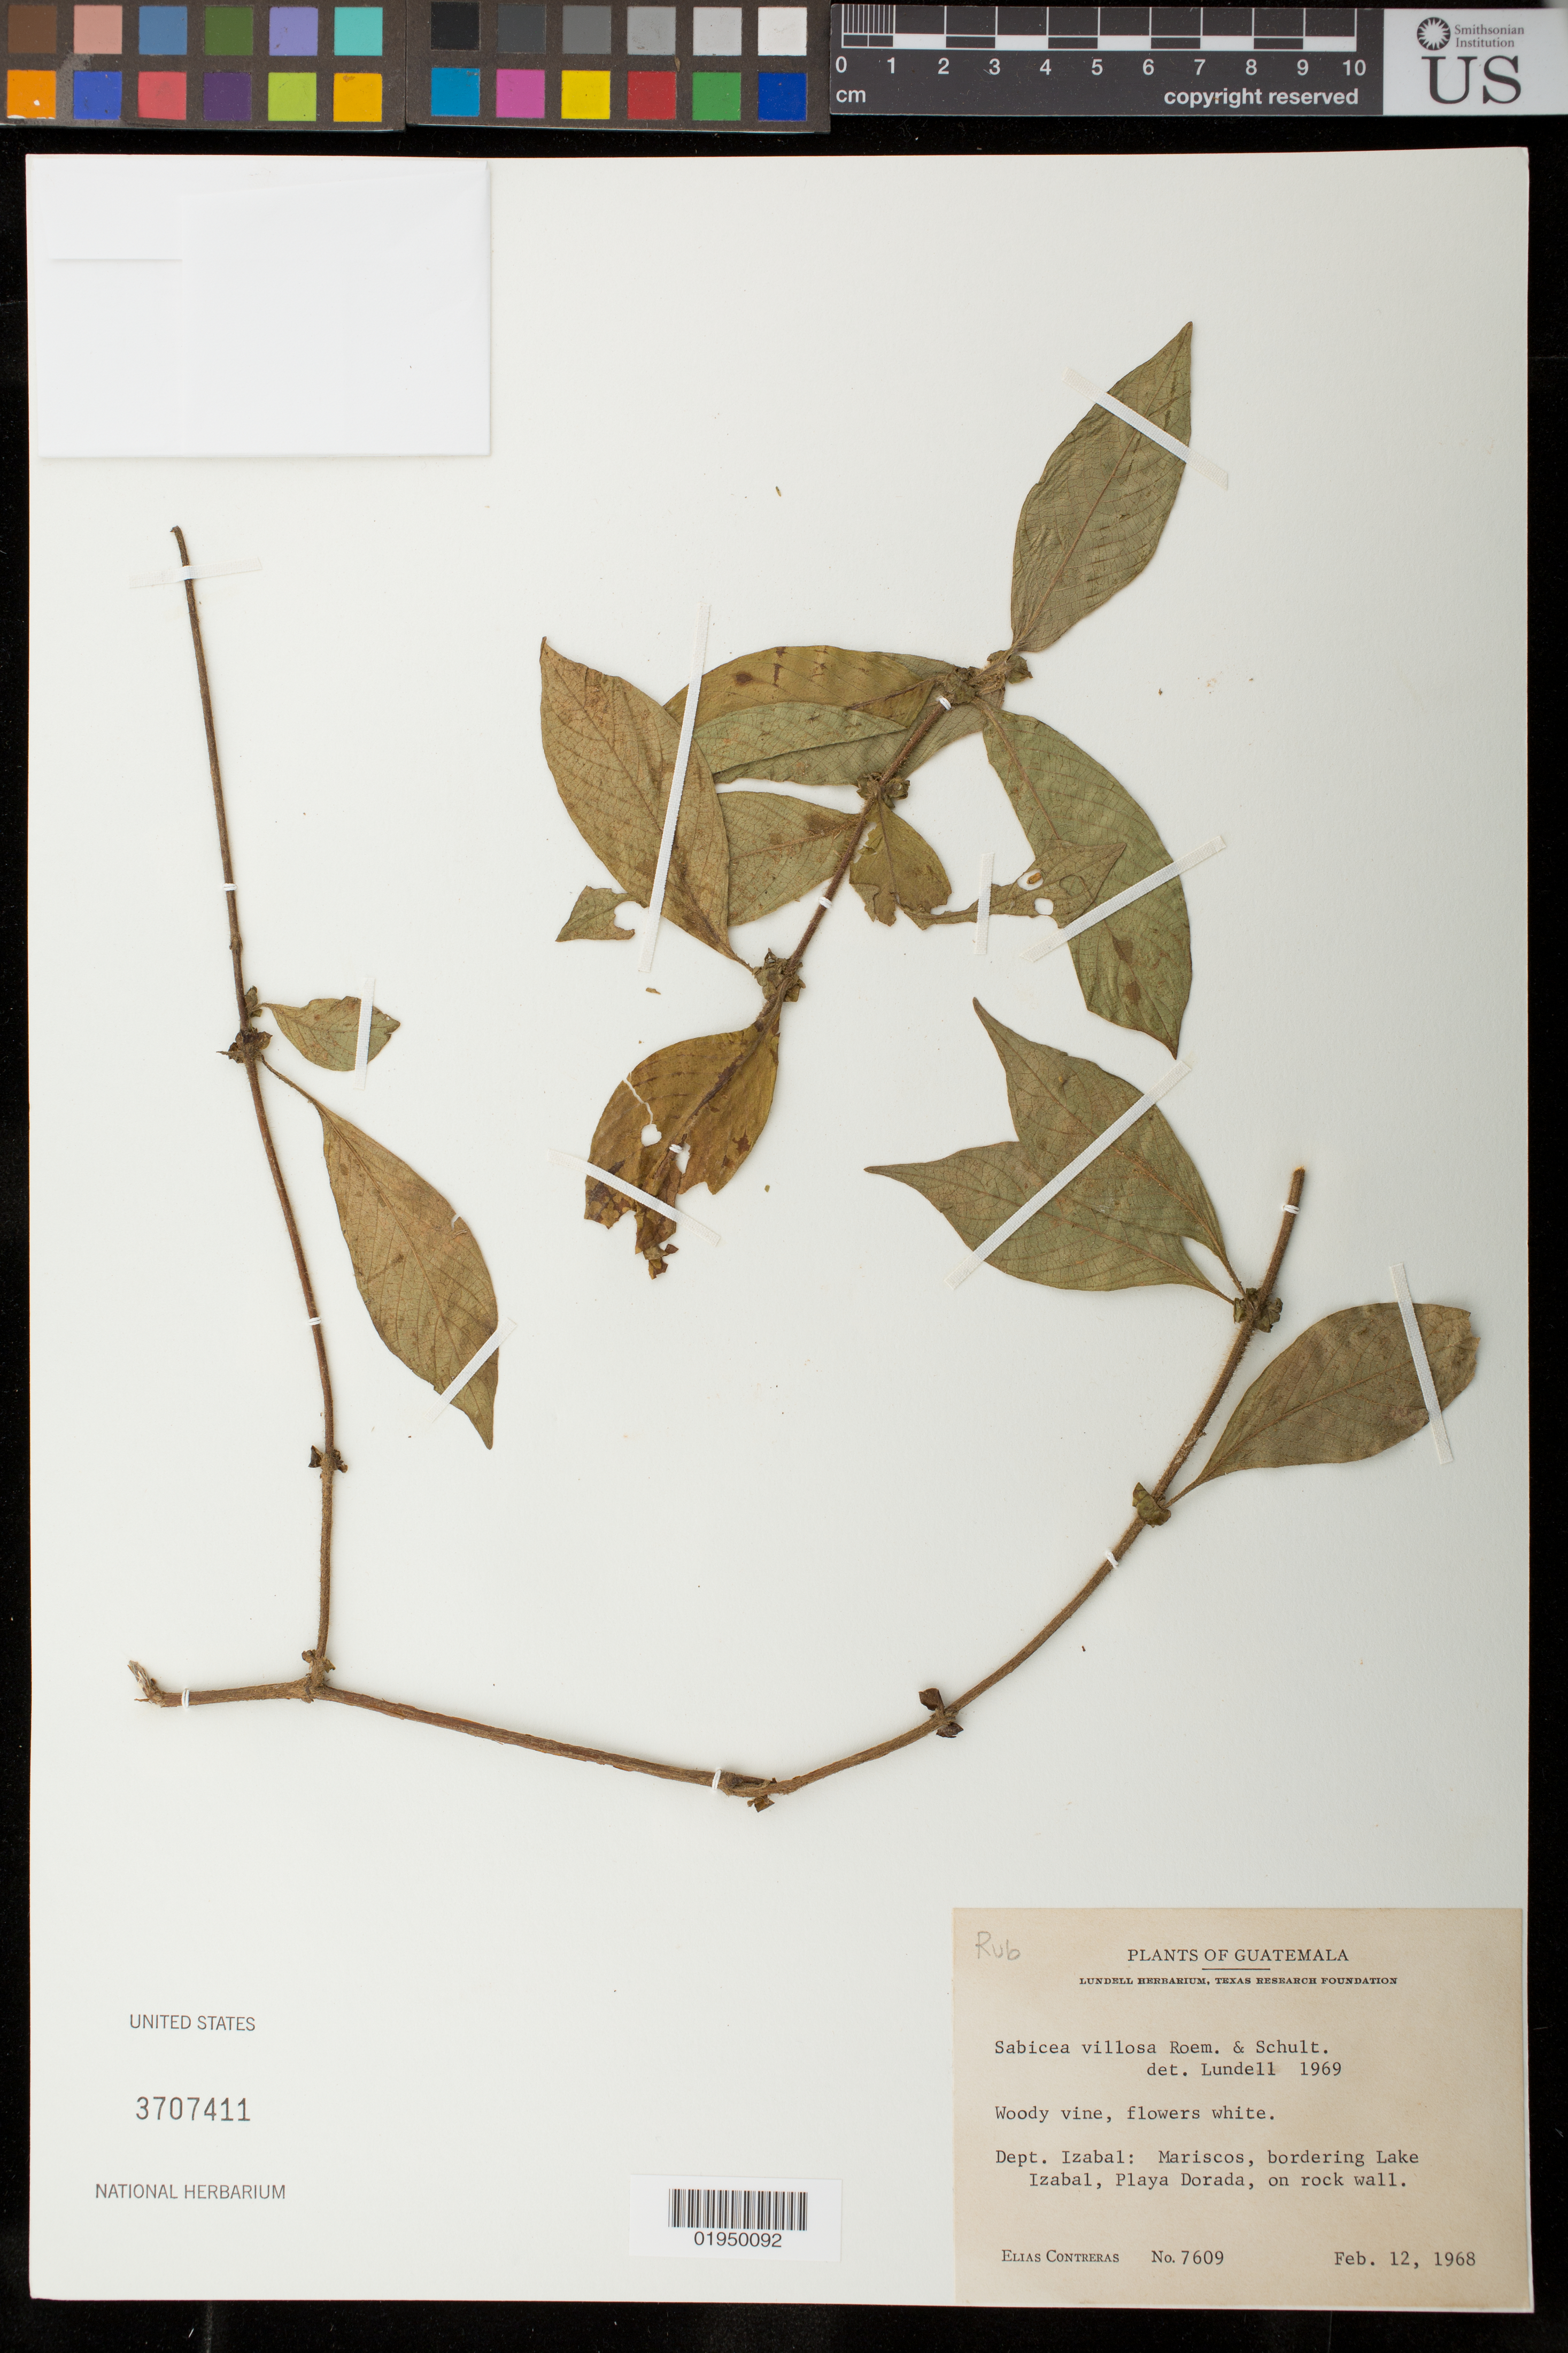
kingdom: Plantae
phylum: Tracheophyta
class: Magnoliopsida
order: Gentianales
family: Rubiaceae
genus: Sabicea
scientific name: Sabicea villosa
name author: Willd. ex Roem. & Schult.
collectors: E. Contreras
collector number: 7609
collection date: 1968-02-12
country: Guatemala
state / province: Izabal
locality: Mariscos, bordering Lake Izabal, Playa Dorada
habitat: Rock wall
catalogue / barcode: US 3737411